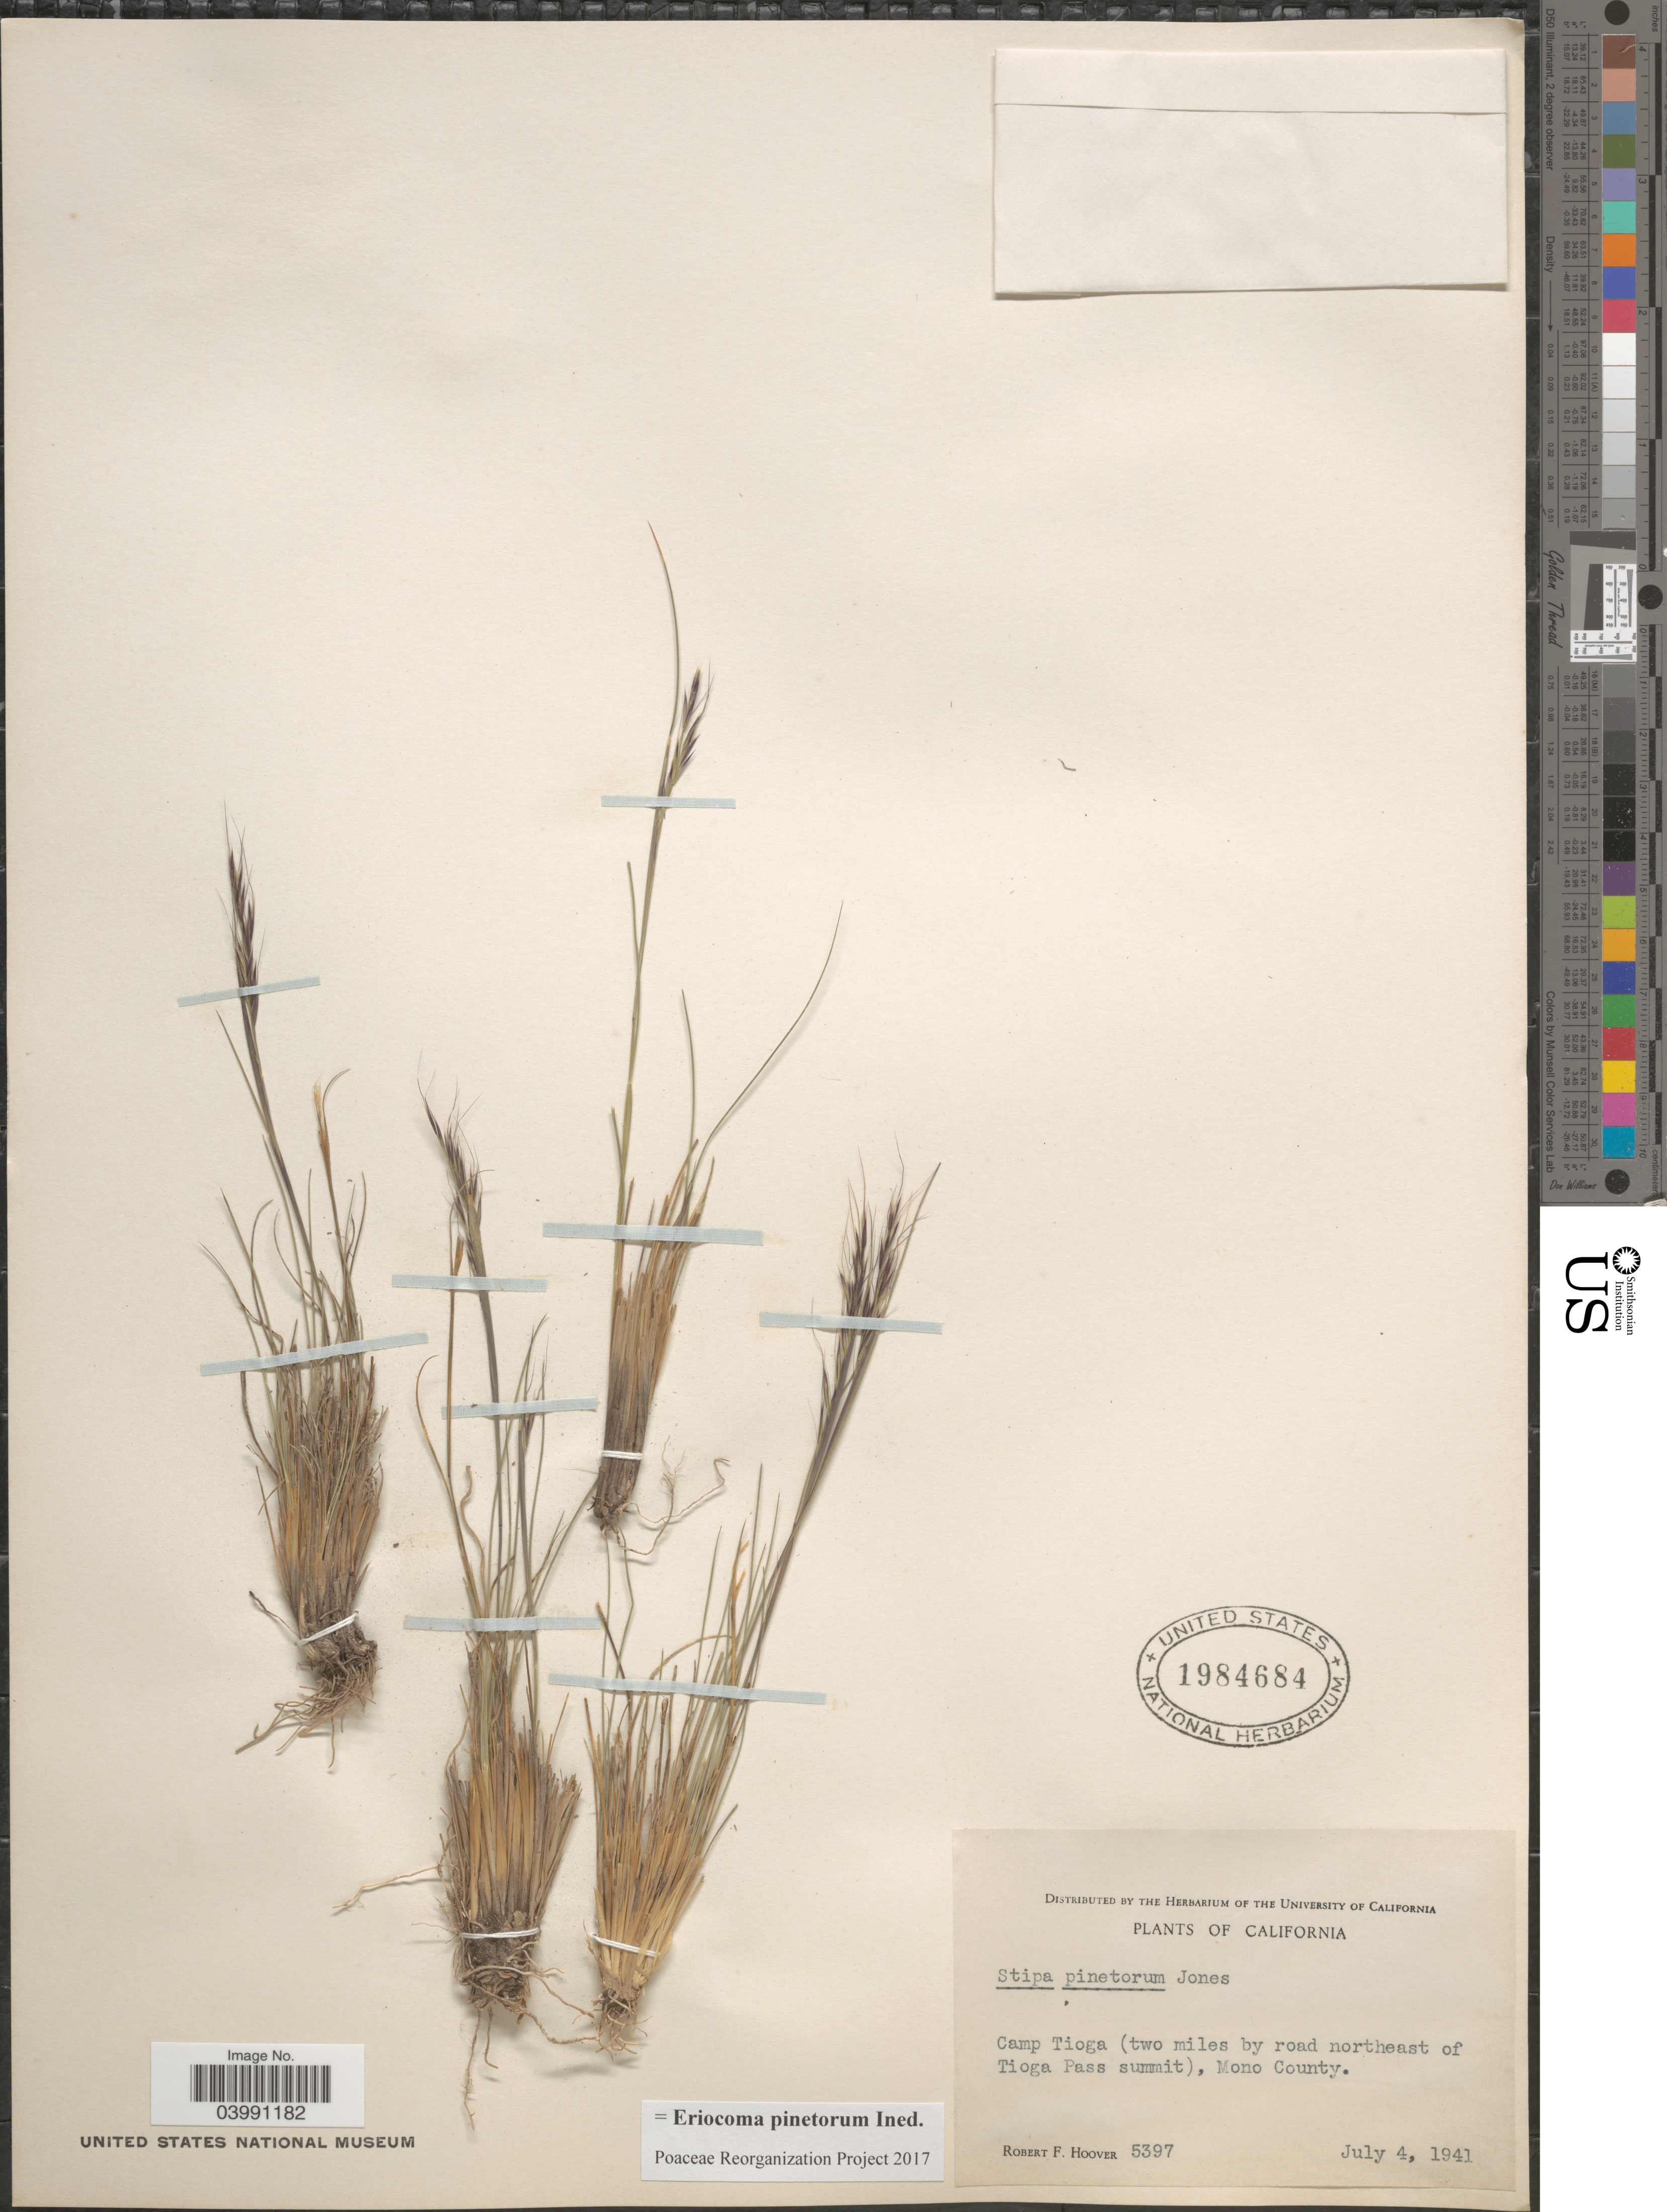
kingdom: Plantae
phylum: Tracheophyta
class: Liliopsida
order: Poales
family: Poaceae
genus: Eriocoma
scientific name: Eriocoma pinetorum ined.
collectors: R. F. Hoover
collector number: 5397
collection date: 1941-07-04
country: United States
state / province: California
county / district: Mono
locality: Camp Tioga (two miles by road northeast of Tioga Pass summit), Mono County.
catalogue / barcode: US 1984684